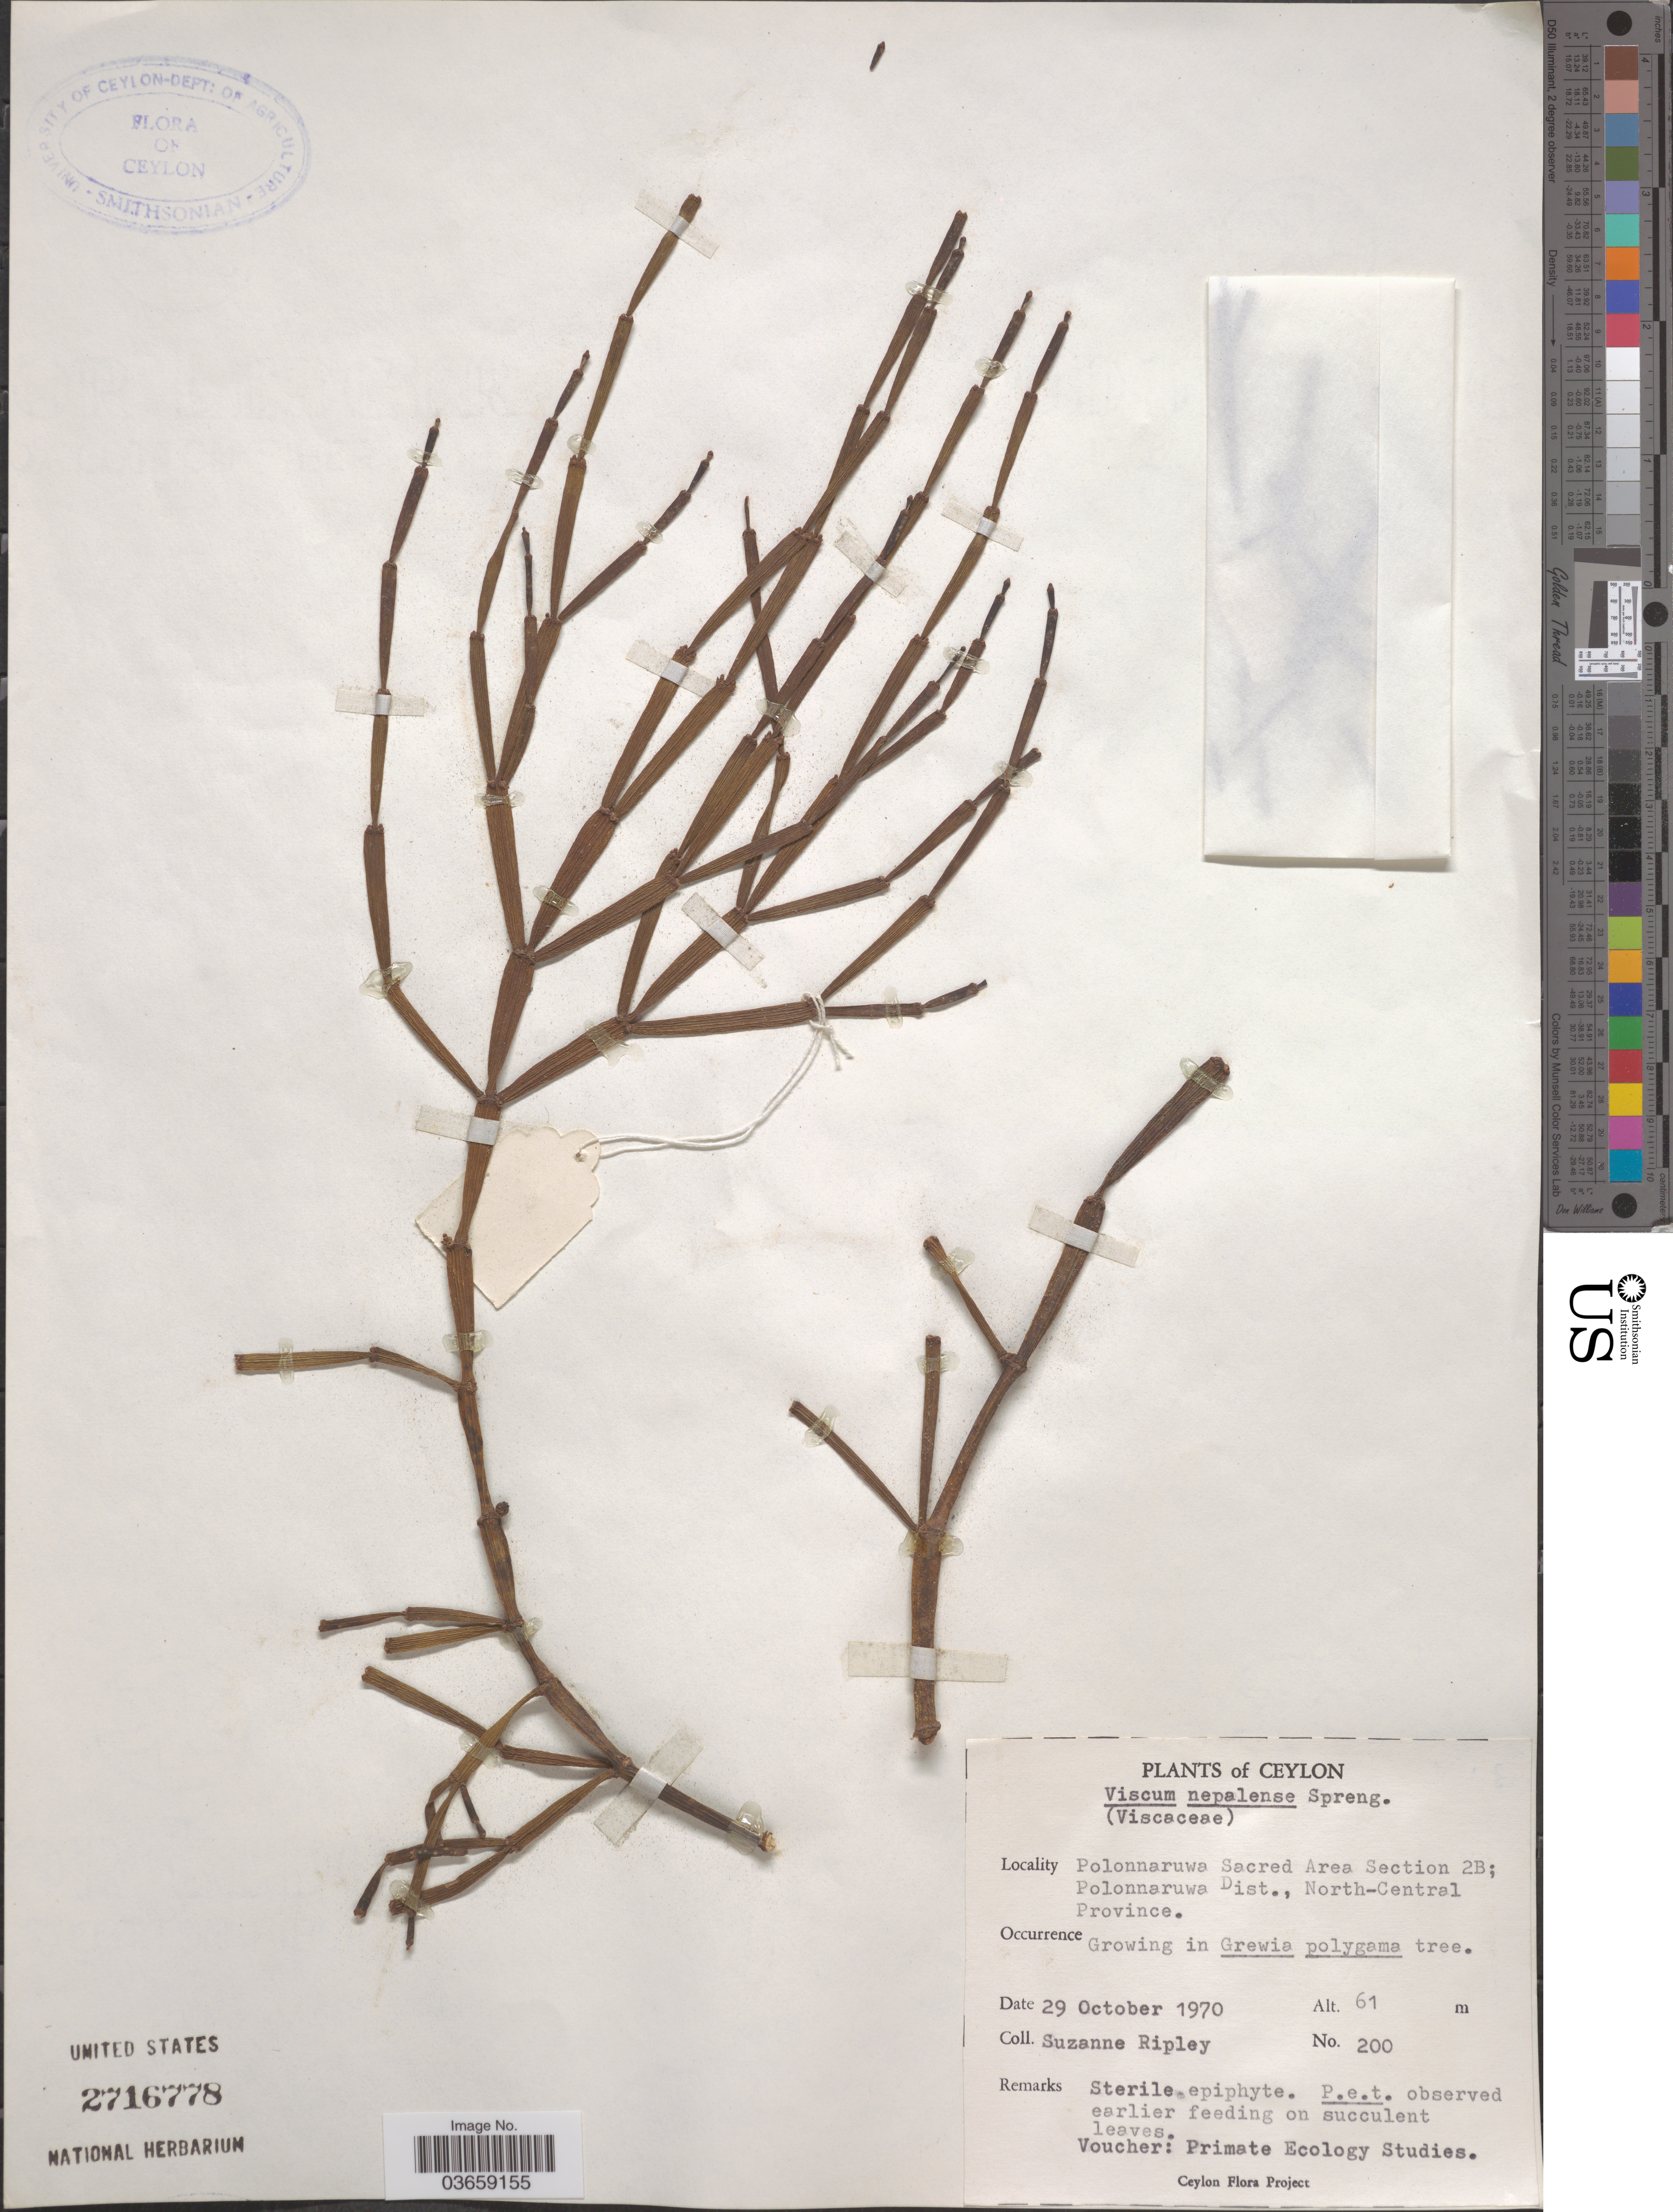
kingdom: Plantae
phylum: Tracheophyta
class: Magnoliopsida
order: Santalales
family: Viscaceae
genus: Viscum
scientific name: Viscum nepalense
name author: Spreng.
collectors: S. Ripley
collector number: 200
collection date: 1970-10-29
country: Sri Lanka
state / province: North Central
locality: Ceylon. Polonnaruwa Sacred Area Section 2B; Polonnaruwa Dist.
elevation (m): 61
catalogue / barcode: US 2716778